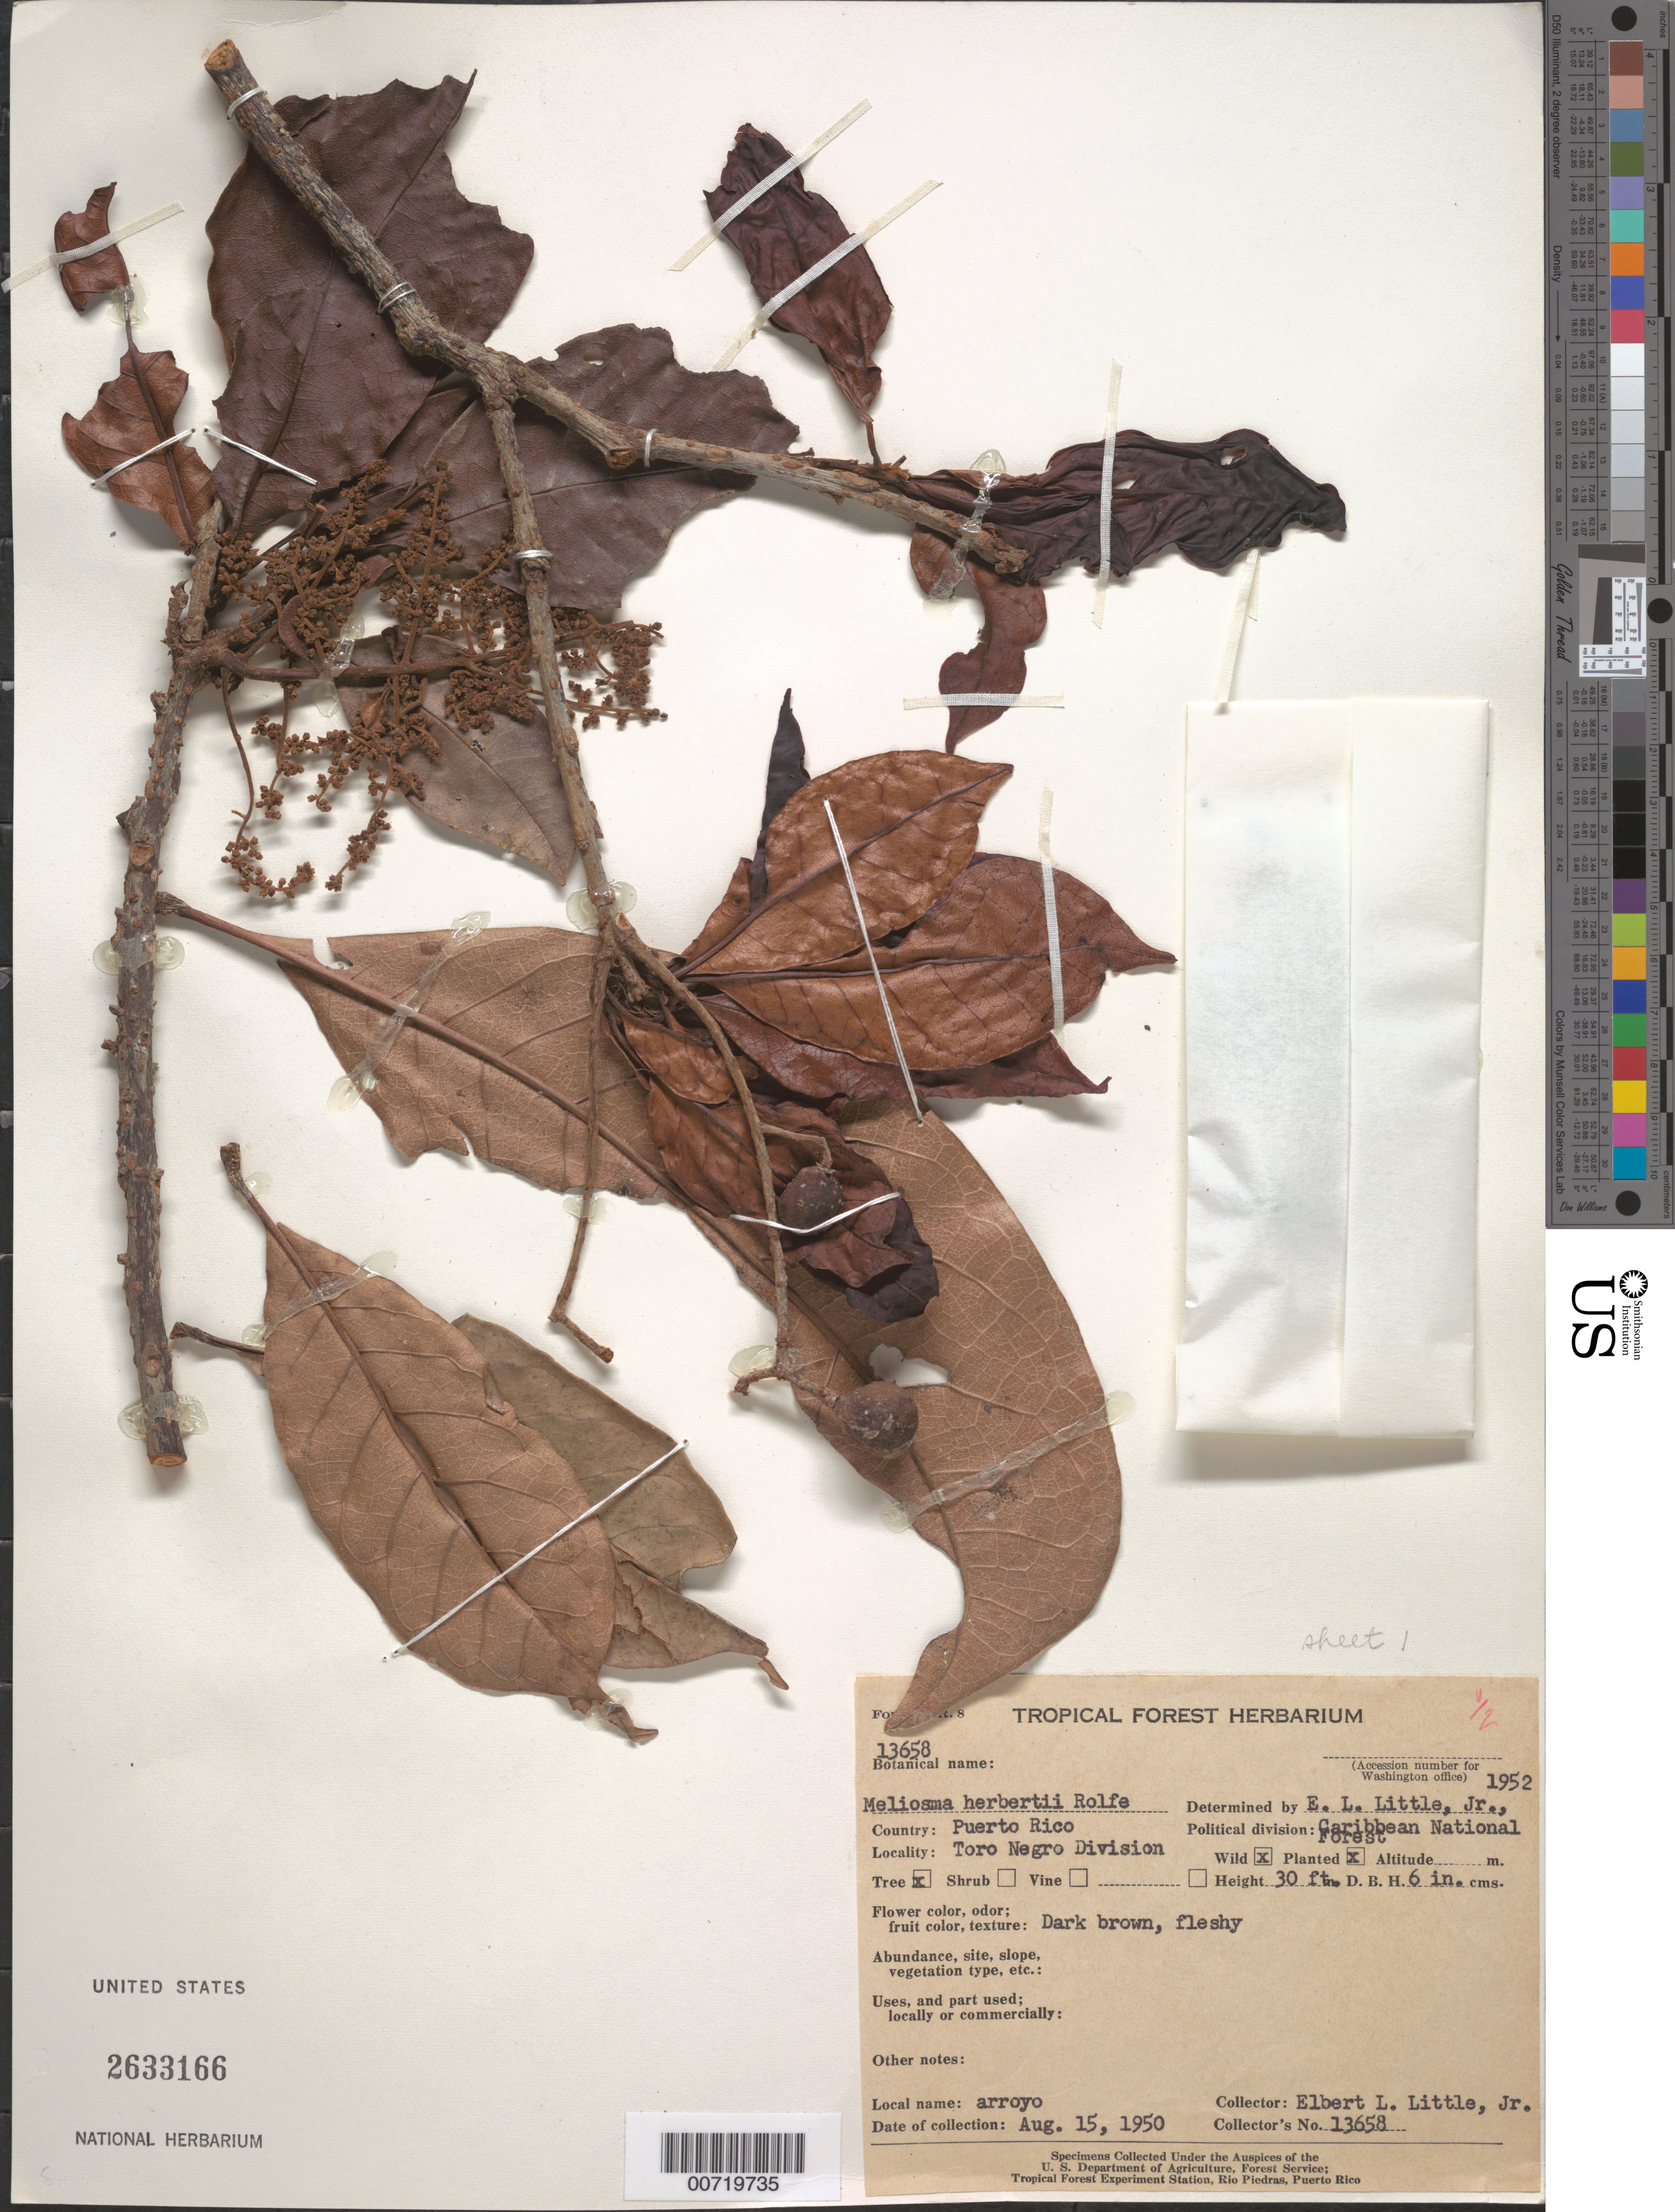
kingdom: Plantae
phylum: Tracheophyta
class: Magnoliopsida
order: Proteales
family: Sabiaceae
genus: Meliosma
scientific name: Meliosma herbertii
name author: Rolfe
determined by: Little, Elbert L., Jr., (FSSR), United States Department of Agriculture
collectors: E. L. Little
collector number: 13658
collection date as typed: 15 Aug 1950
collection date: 1950-08-15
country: Puerto Rico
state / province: Villalba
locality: Carib. Natl. Forest, Toro Negro Div.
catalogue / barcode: US 2633166